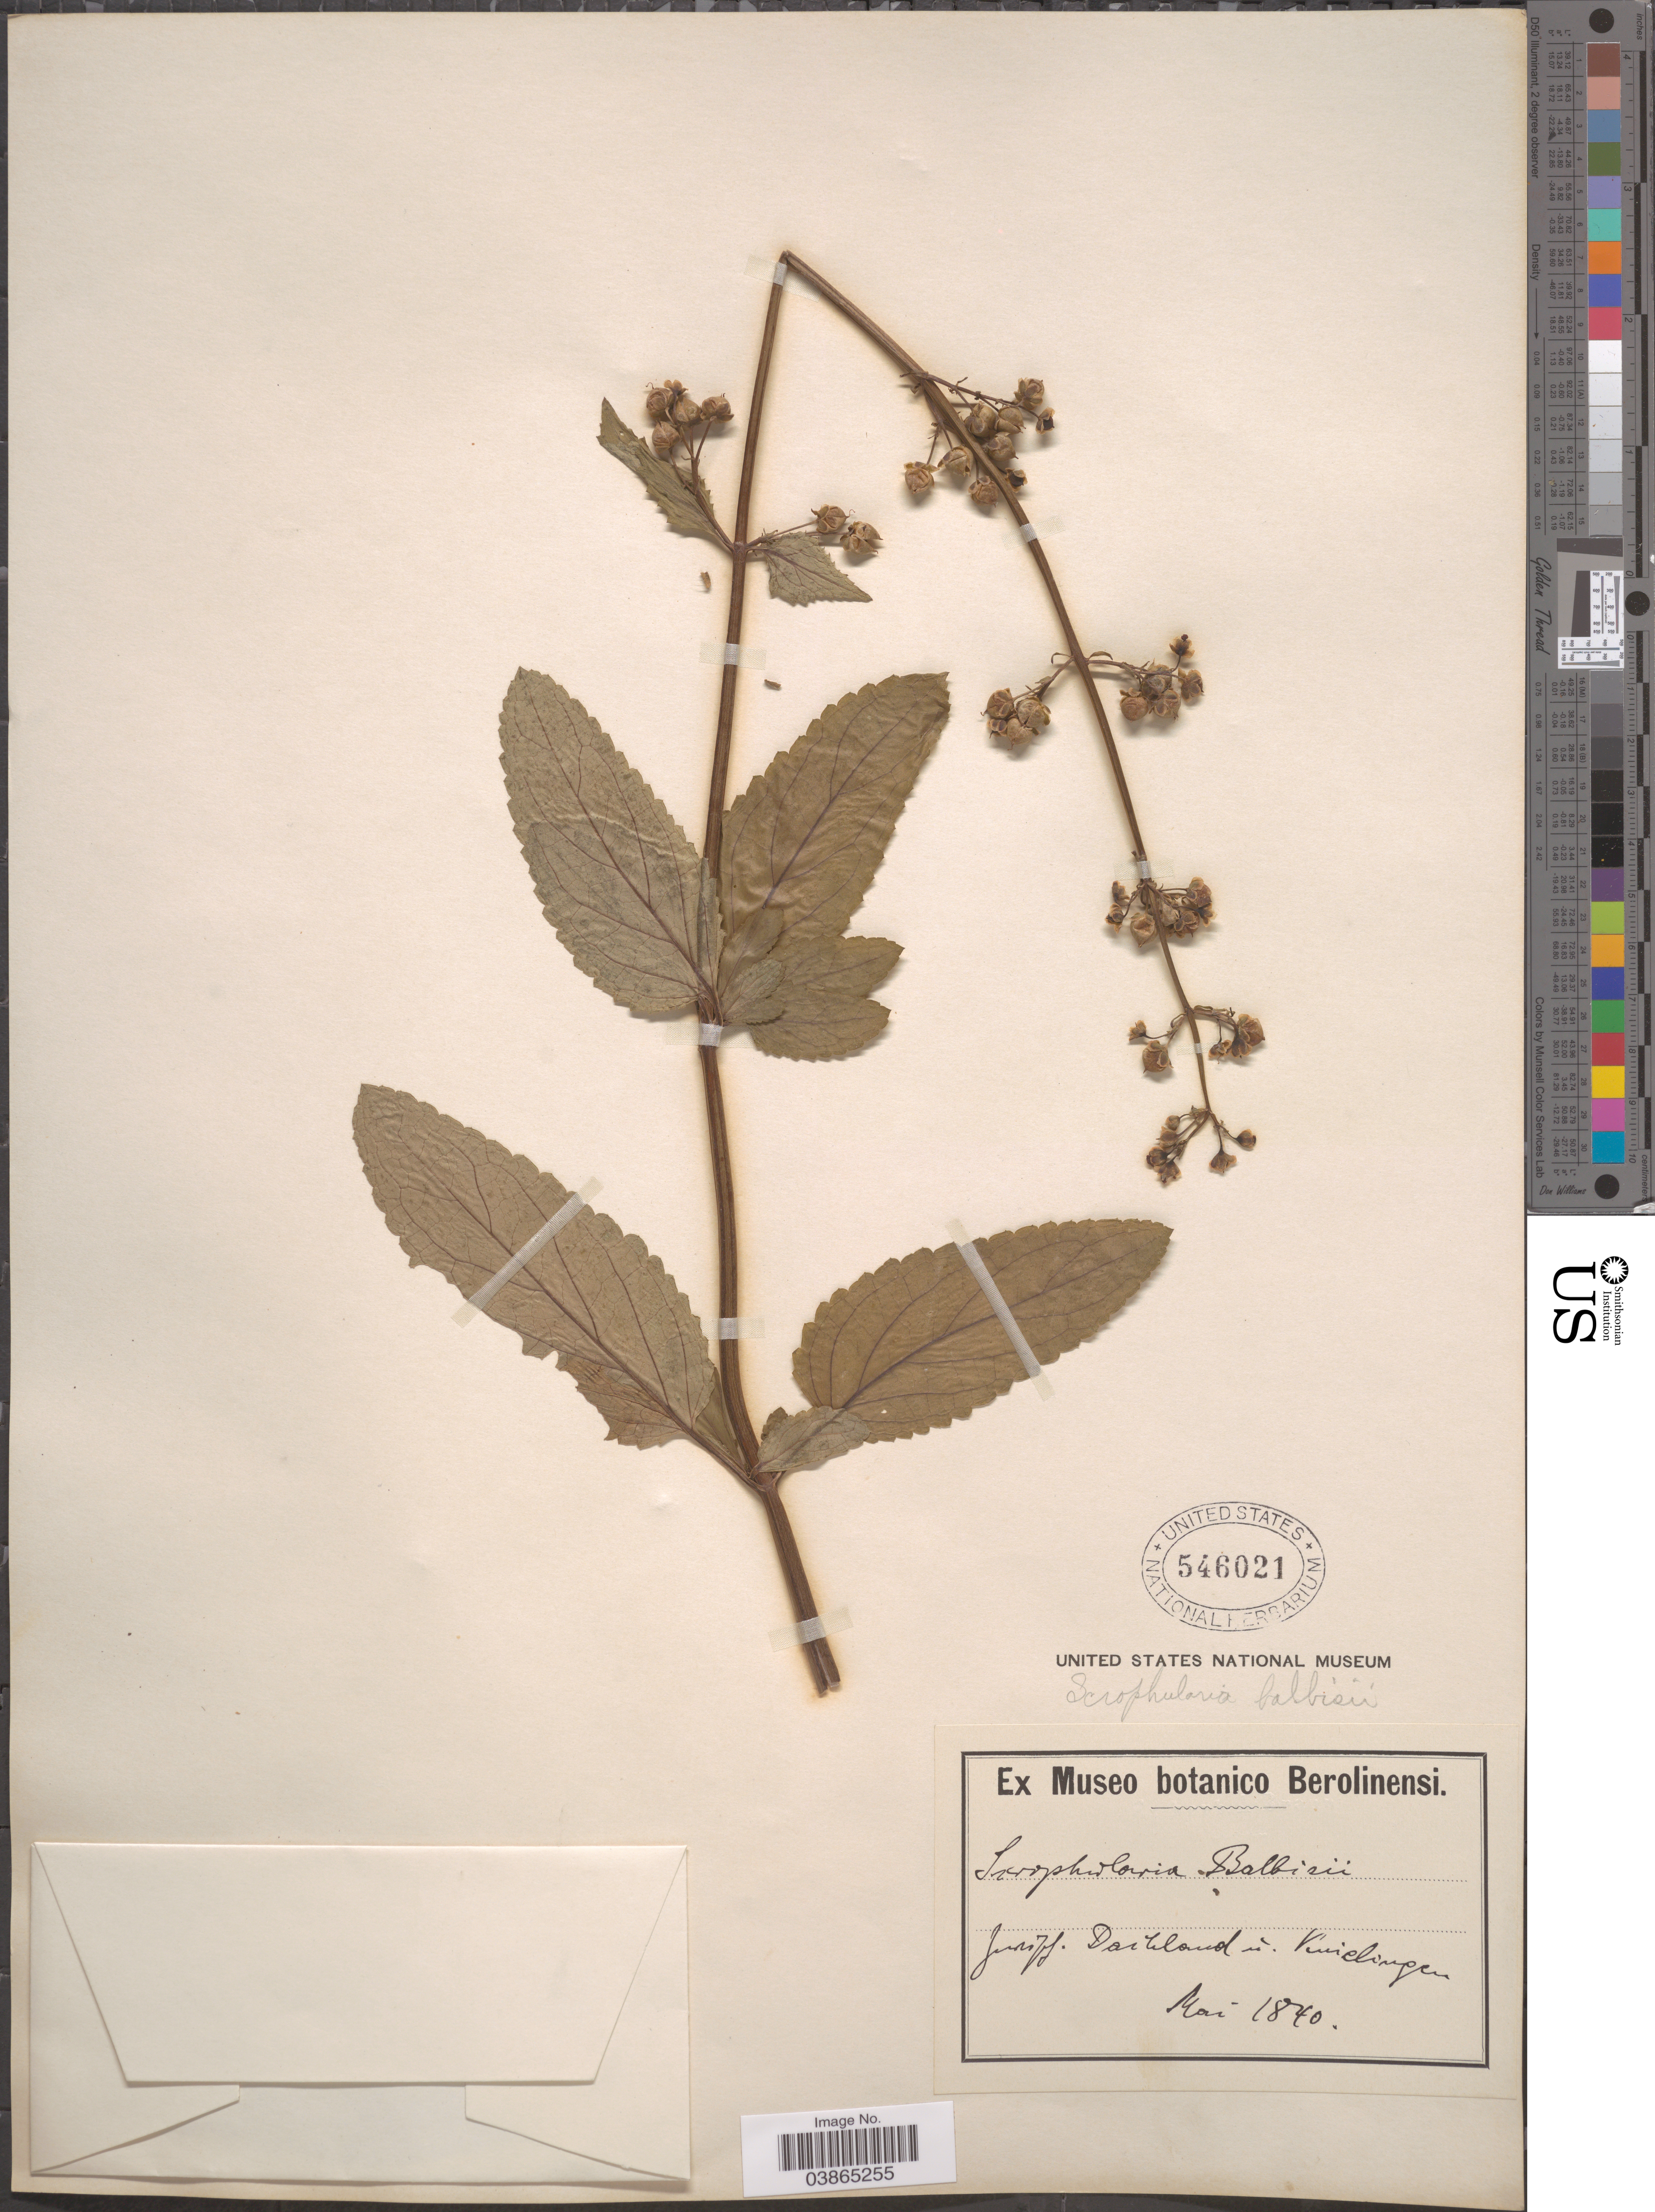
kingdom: Plantae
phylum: Tracheophyta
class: Magnoliopsida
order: Lamiales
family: Scrophulariaceae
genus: Scrophularia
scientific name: Scrophularia balbisii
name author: Hornem.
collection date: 1840-05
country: Germany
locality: Juor pl. Doithland in Knielingen. [interpreted]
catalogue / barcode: US 546021